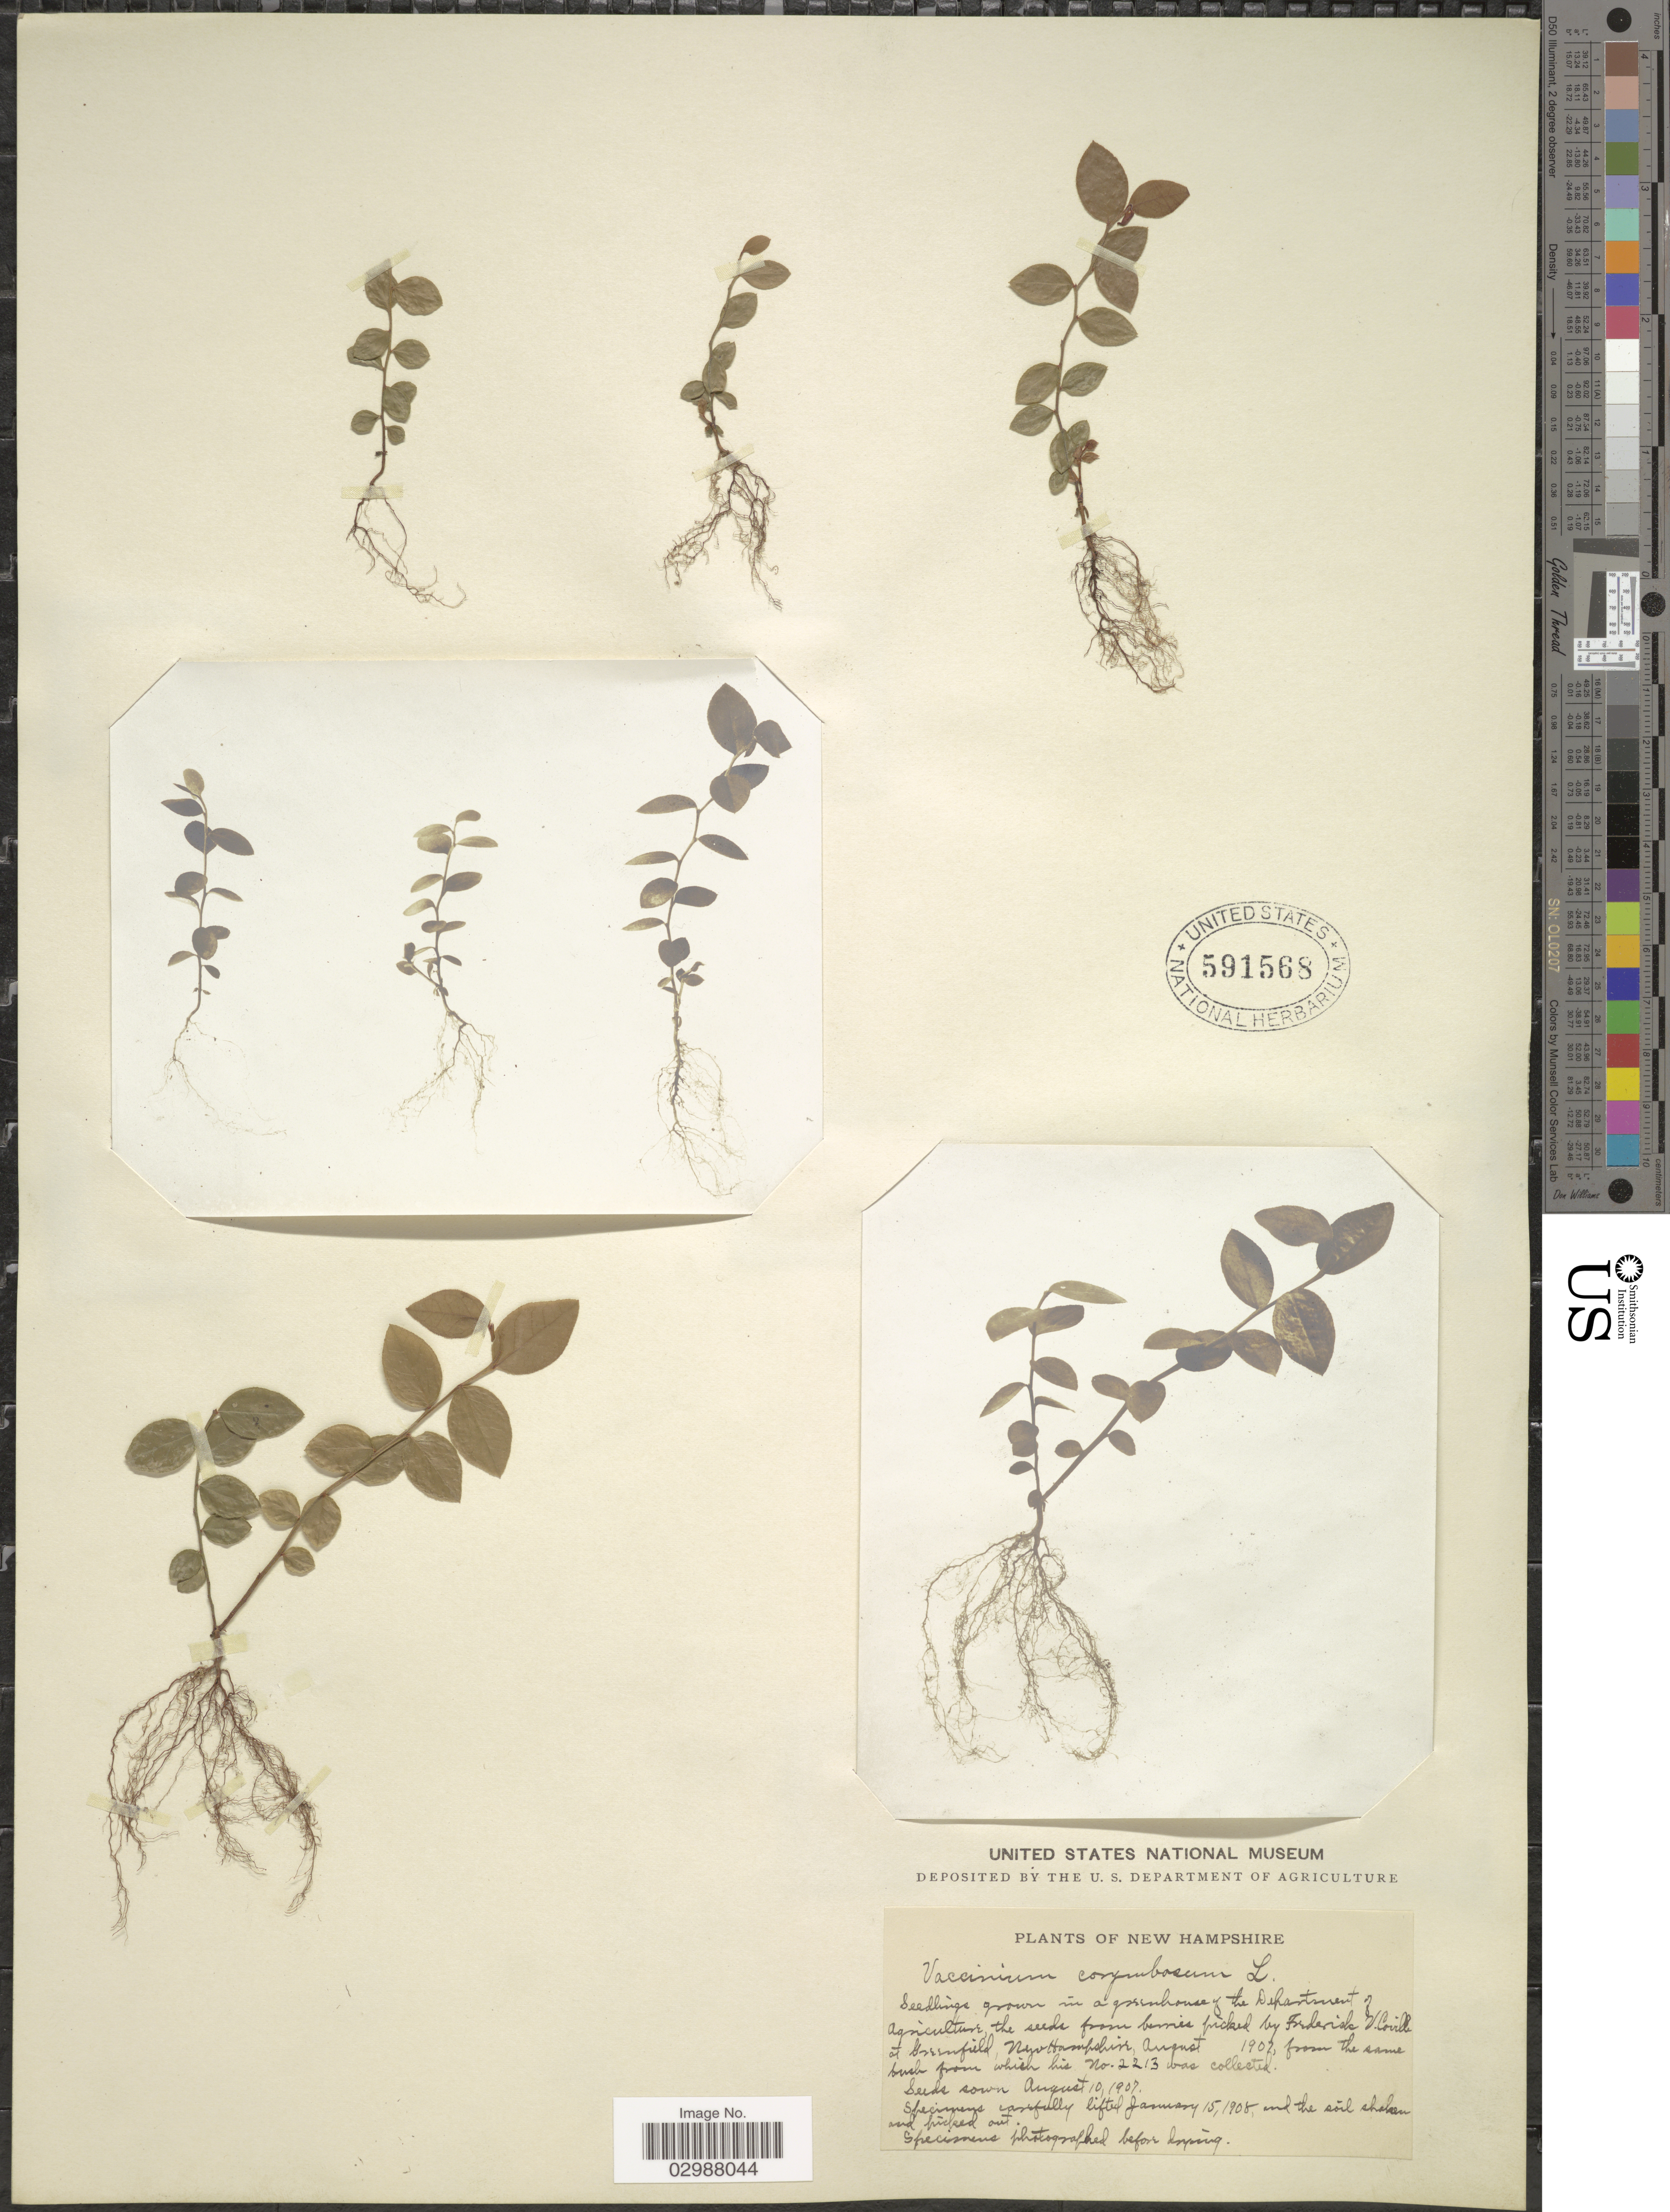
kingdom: Plantae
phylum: Tracheophyta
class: Magnoliopsida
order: Ericales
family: Ericaceae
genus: Vaccinium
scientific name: Vaccinium corymbosum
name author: L.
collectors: F. V. Coville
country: United States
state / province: New Hampshire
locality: In a greenhouse of the Department Agriculture.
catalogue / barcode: US 591568